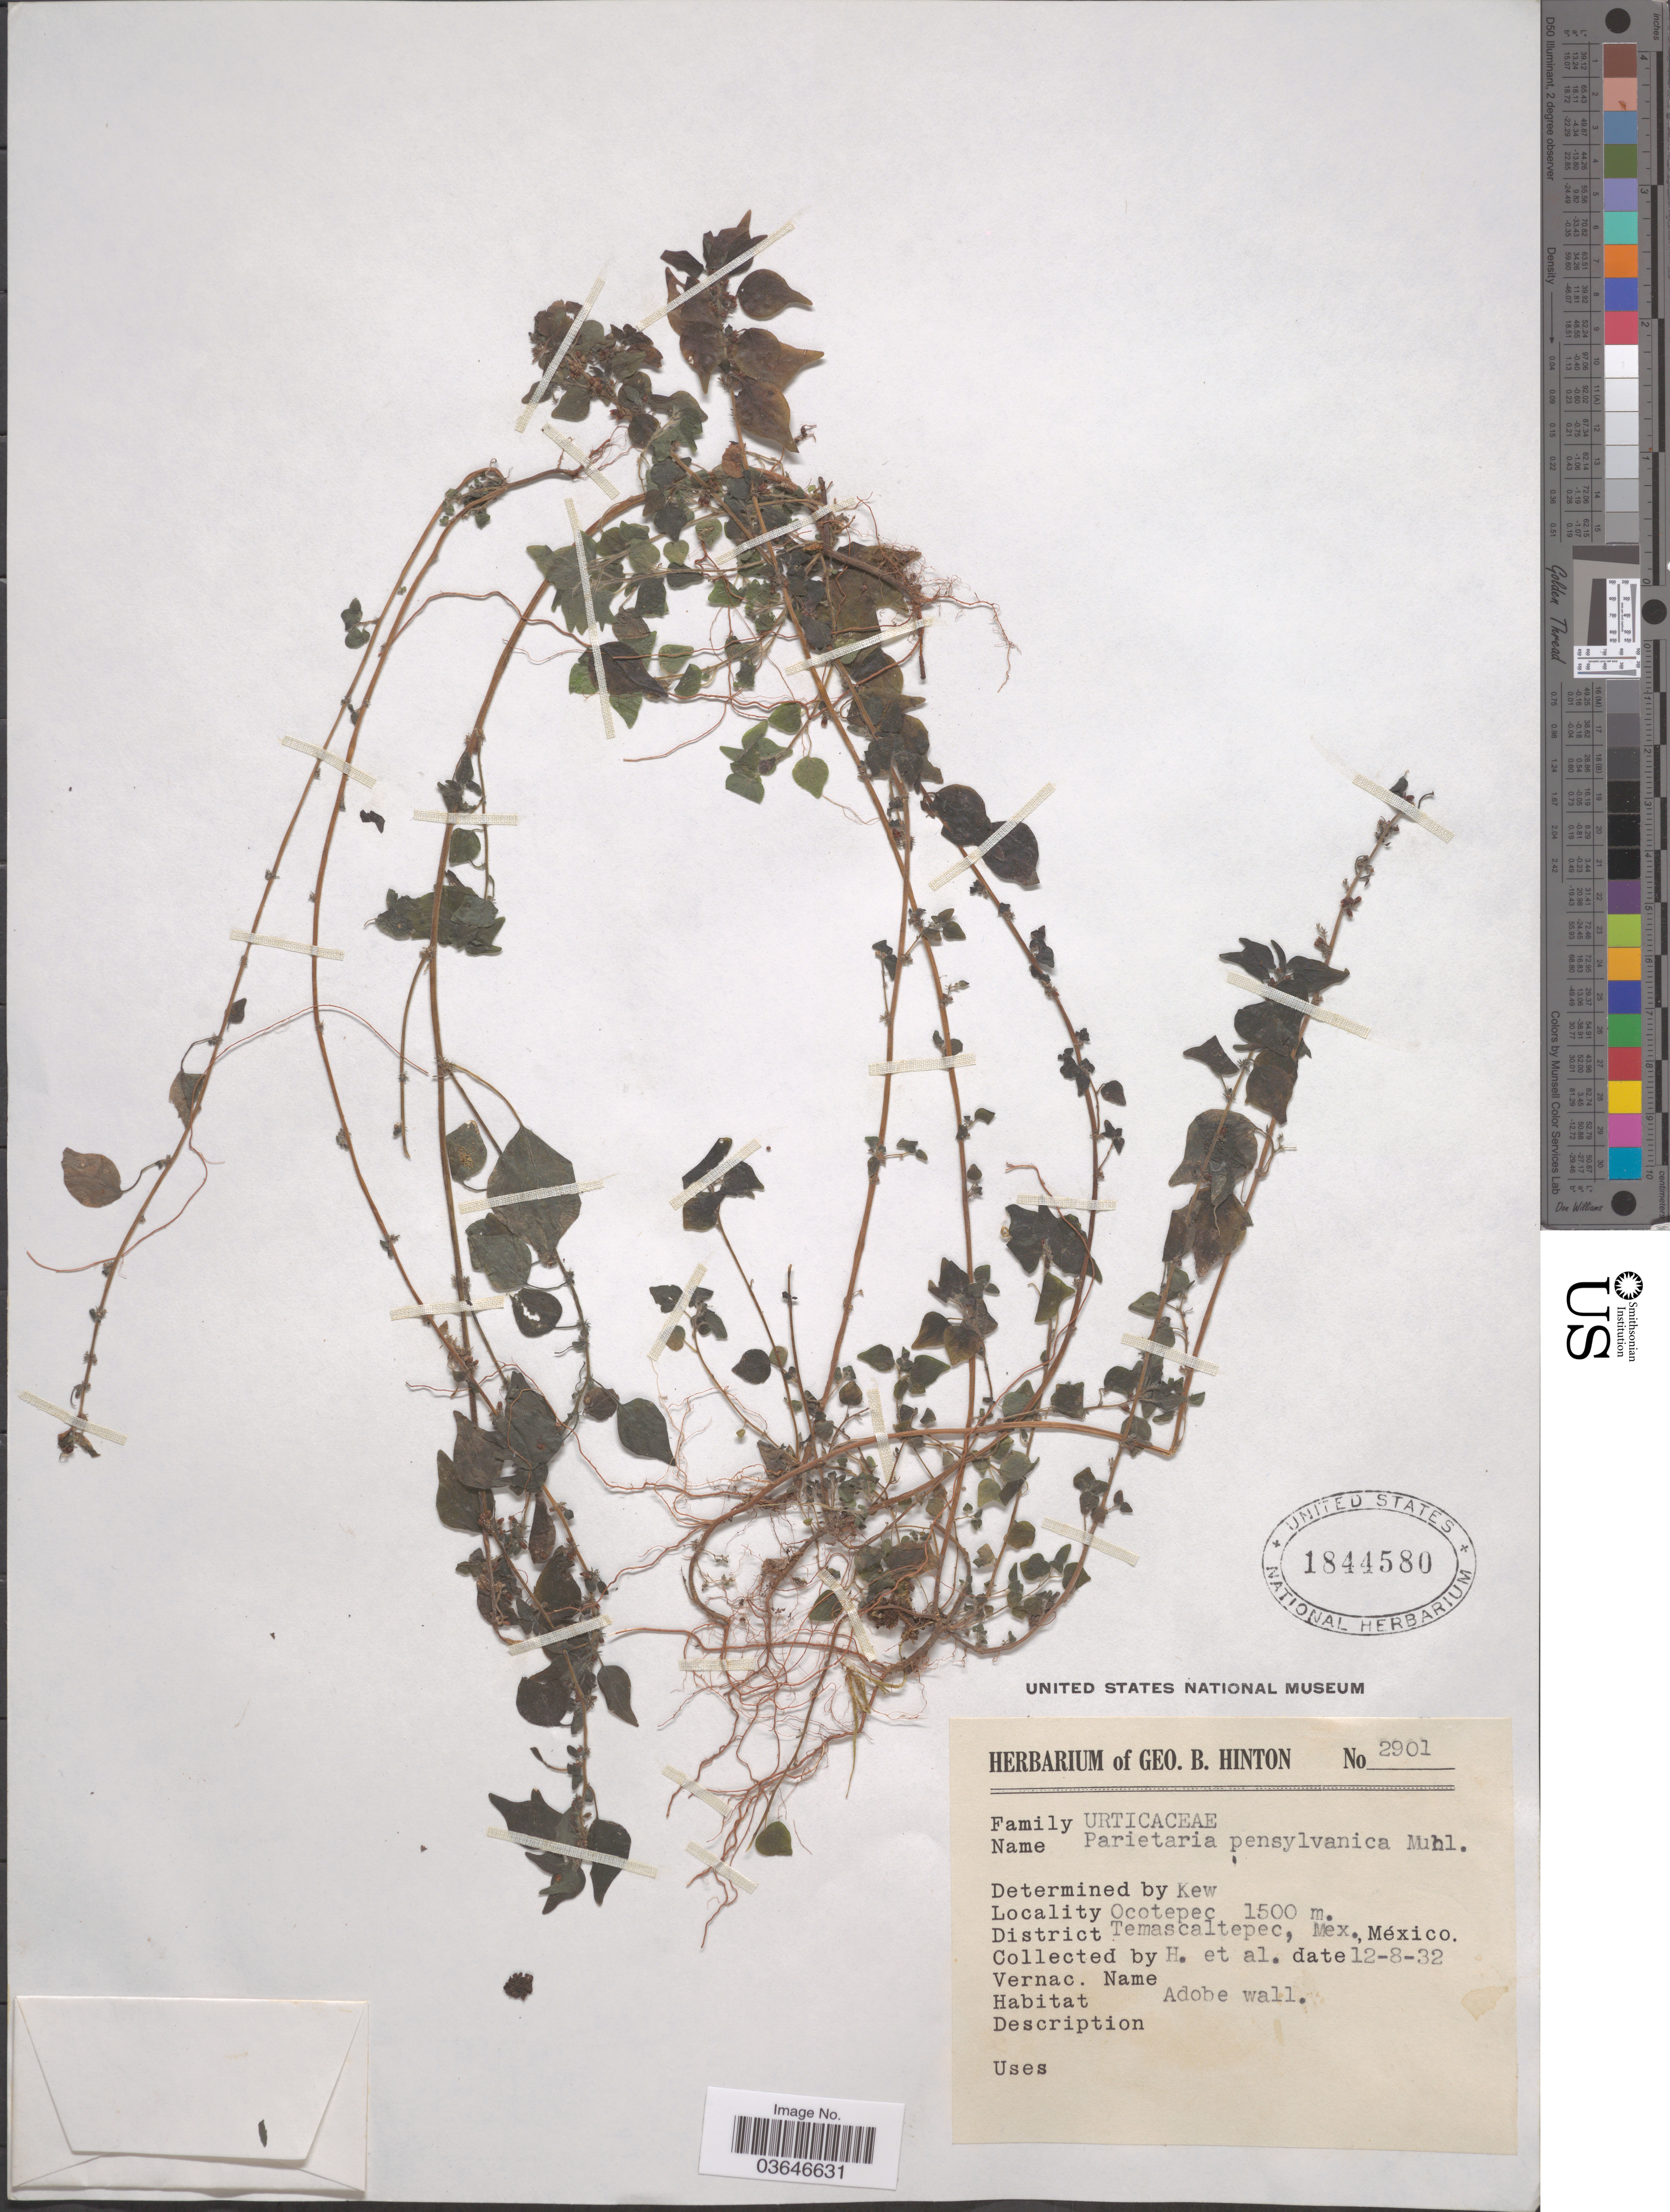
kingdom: Plantae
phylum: Tracheophyta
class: Magnoliopsida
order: Rosales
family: Urticaceae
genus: Parietaria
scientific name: Parietaria pensylvanica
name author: Muhl. ex Willd.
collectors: G. B. Hinton & et al.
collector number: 2901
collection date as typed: Transcribed d/m/y: 8/12/32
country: Mexico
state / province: México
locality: Ocotepec, District Temascaltepec.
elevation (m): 1500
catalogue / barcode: US 1844580